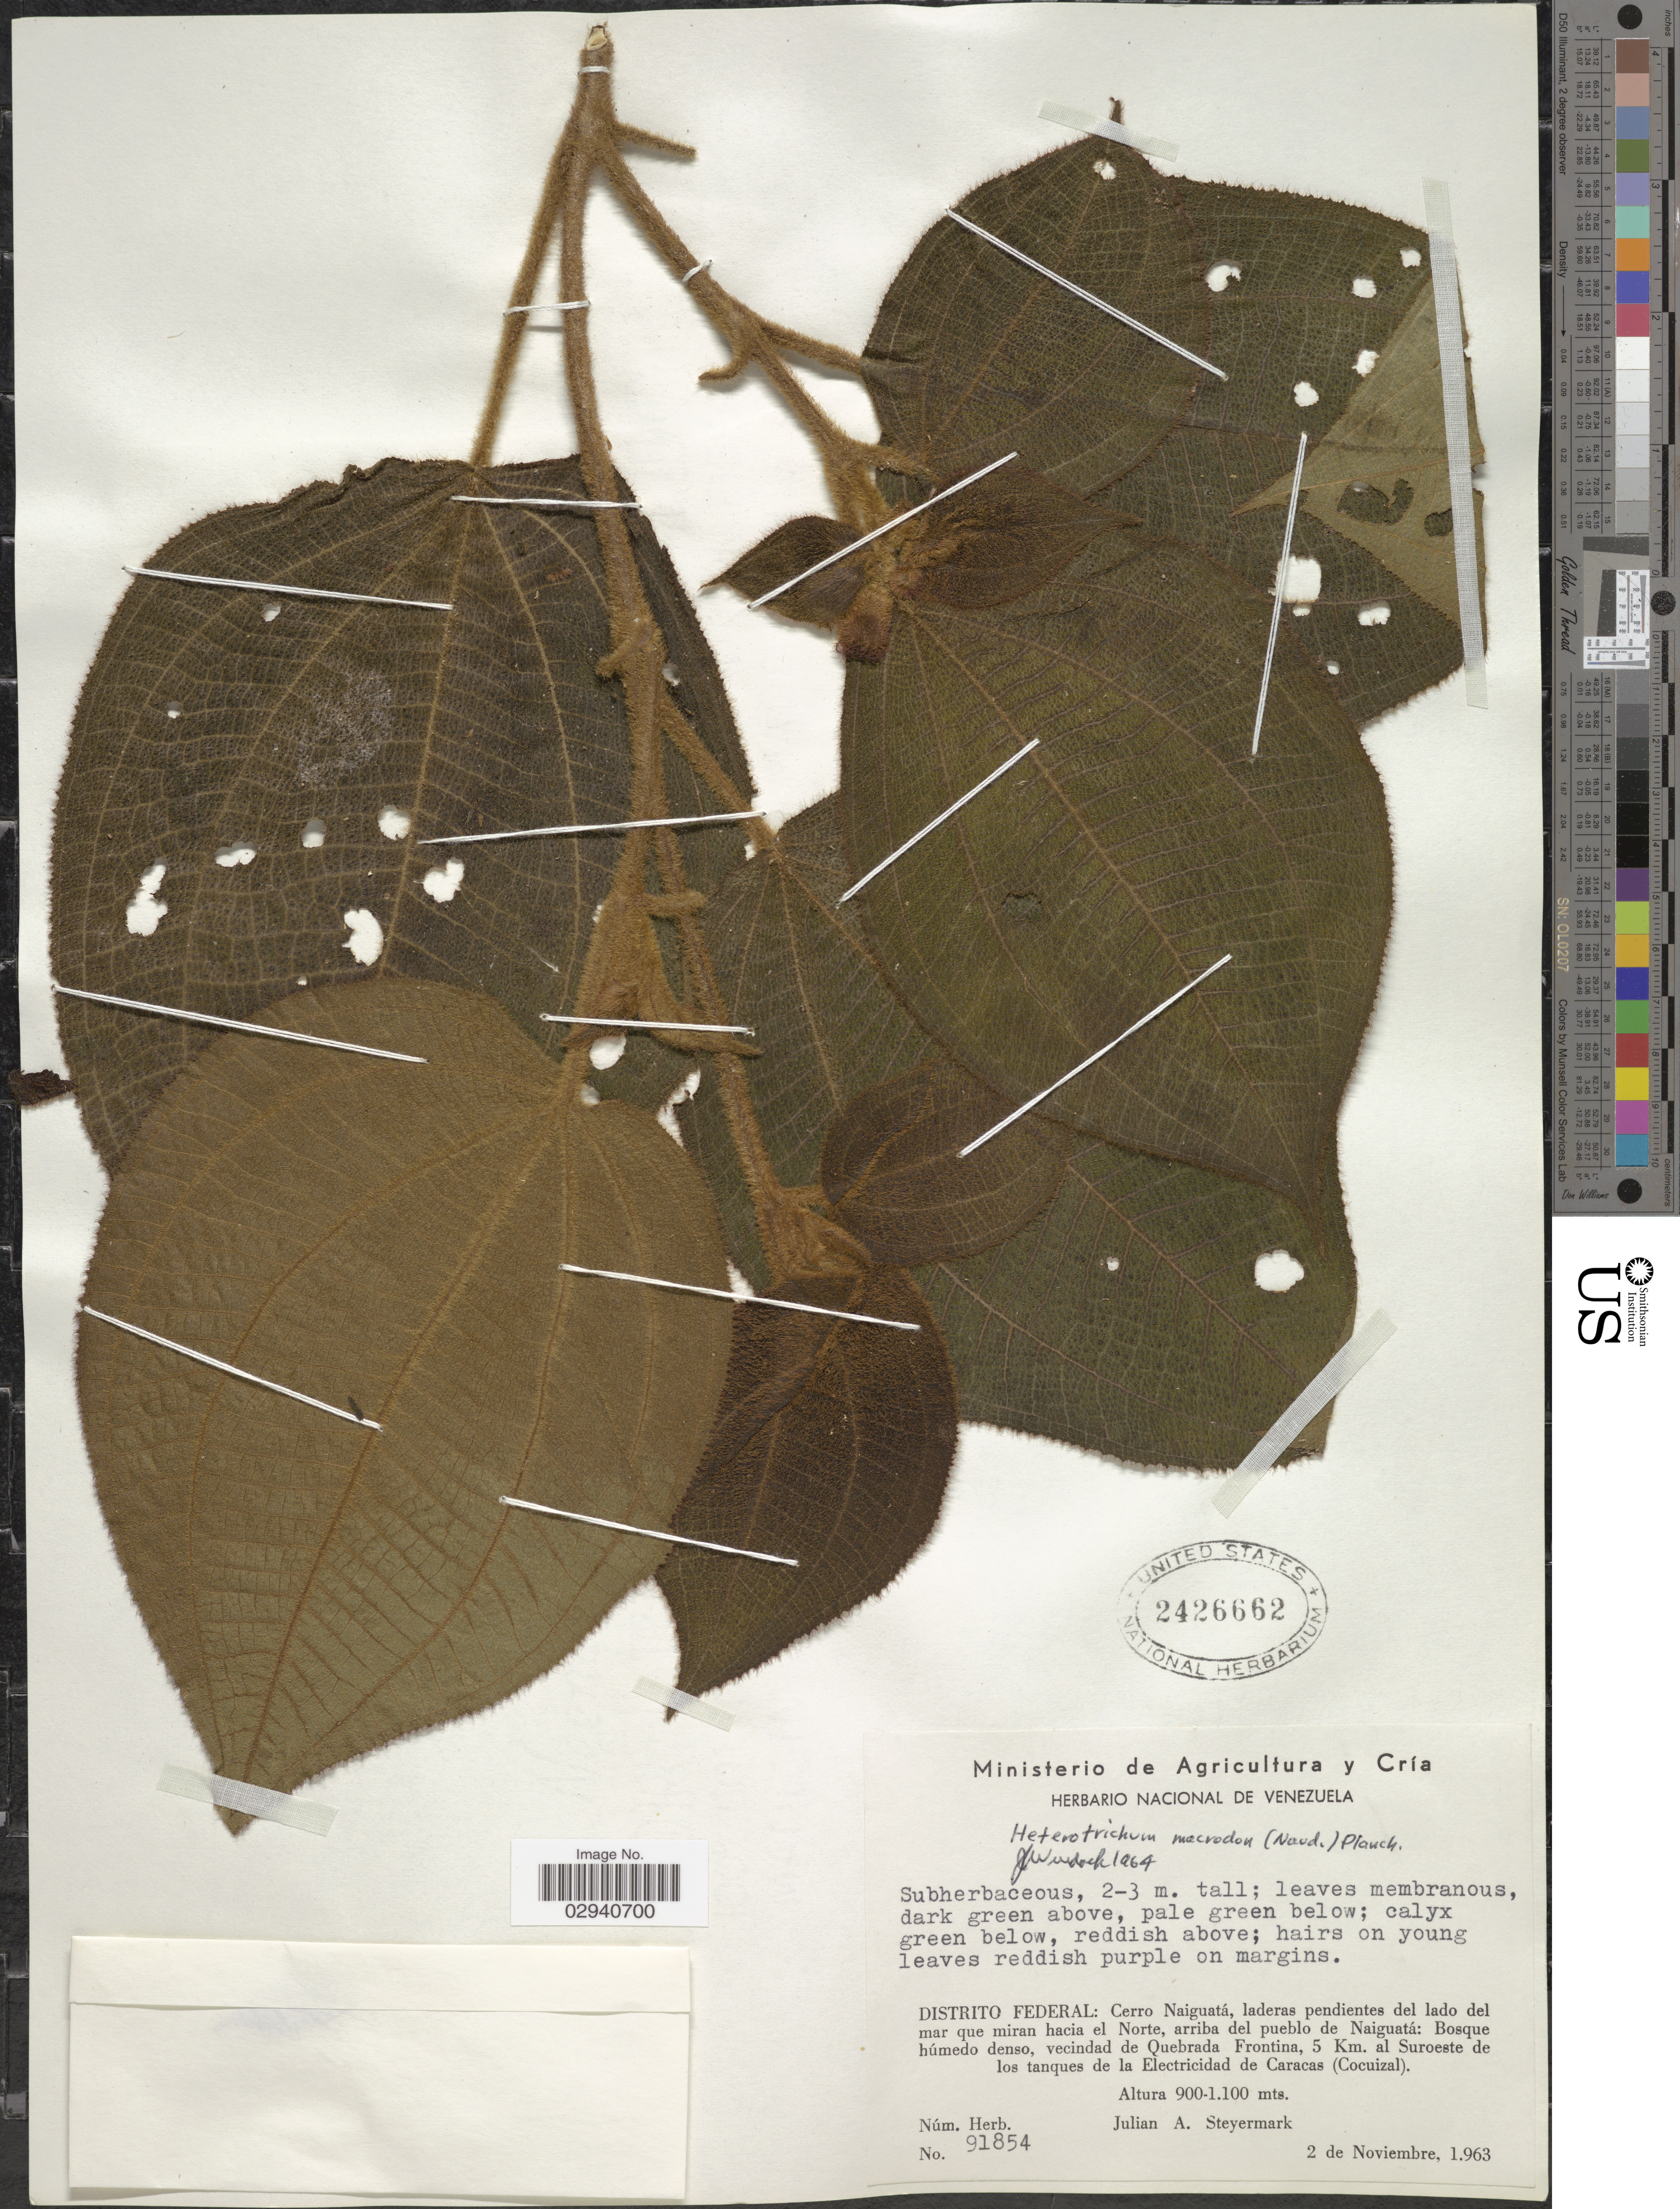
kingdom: Plantae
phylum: Tracheophyta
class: Magnoliopsida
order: Myrtales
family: Melastomataceae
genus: Miconia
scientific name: Miconia macrodon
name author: (Naudin) Wurdack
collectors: J. Steyermark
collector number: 91854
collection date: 1963-11-02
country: Venezuela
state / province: Distrito Federal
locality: Distrito Federal: Cerro Naiguatá, laderas pendientes del lado del mar que miran hacia el Norte, arriba del pueblo de Naiguatá: Bosque húmedo denso, vecindad de Quebrada Frontina, 5 Km. al Suroeste de los tanques de la Electricidad de Caracas (Cocuizal).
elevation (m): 900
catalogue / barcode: US 2426662